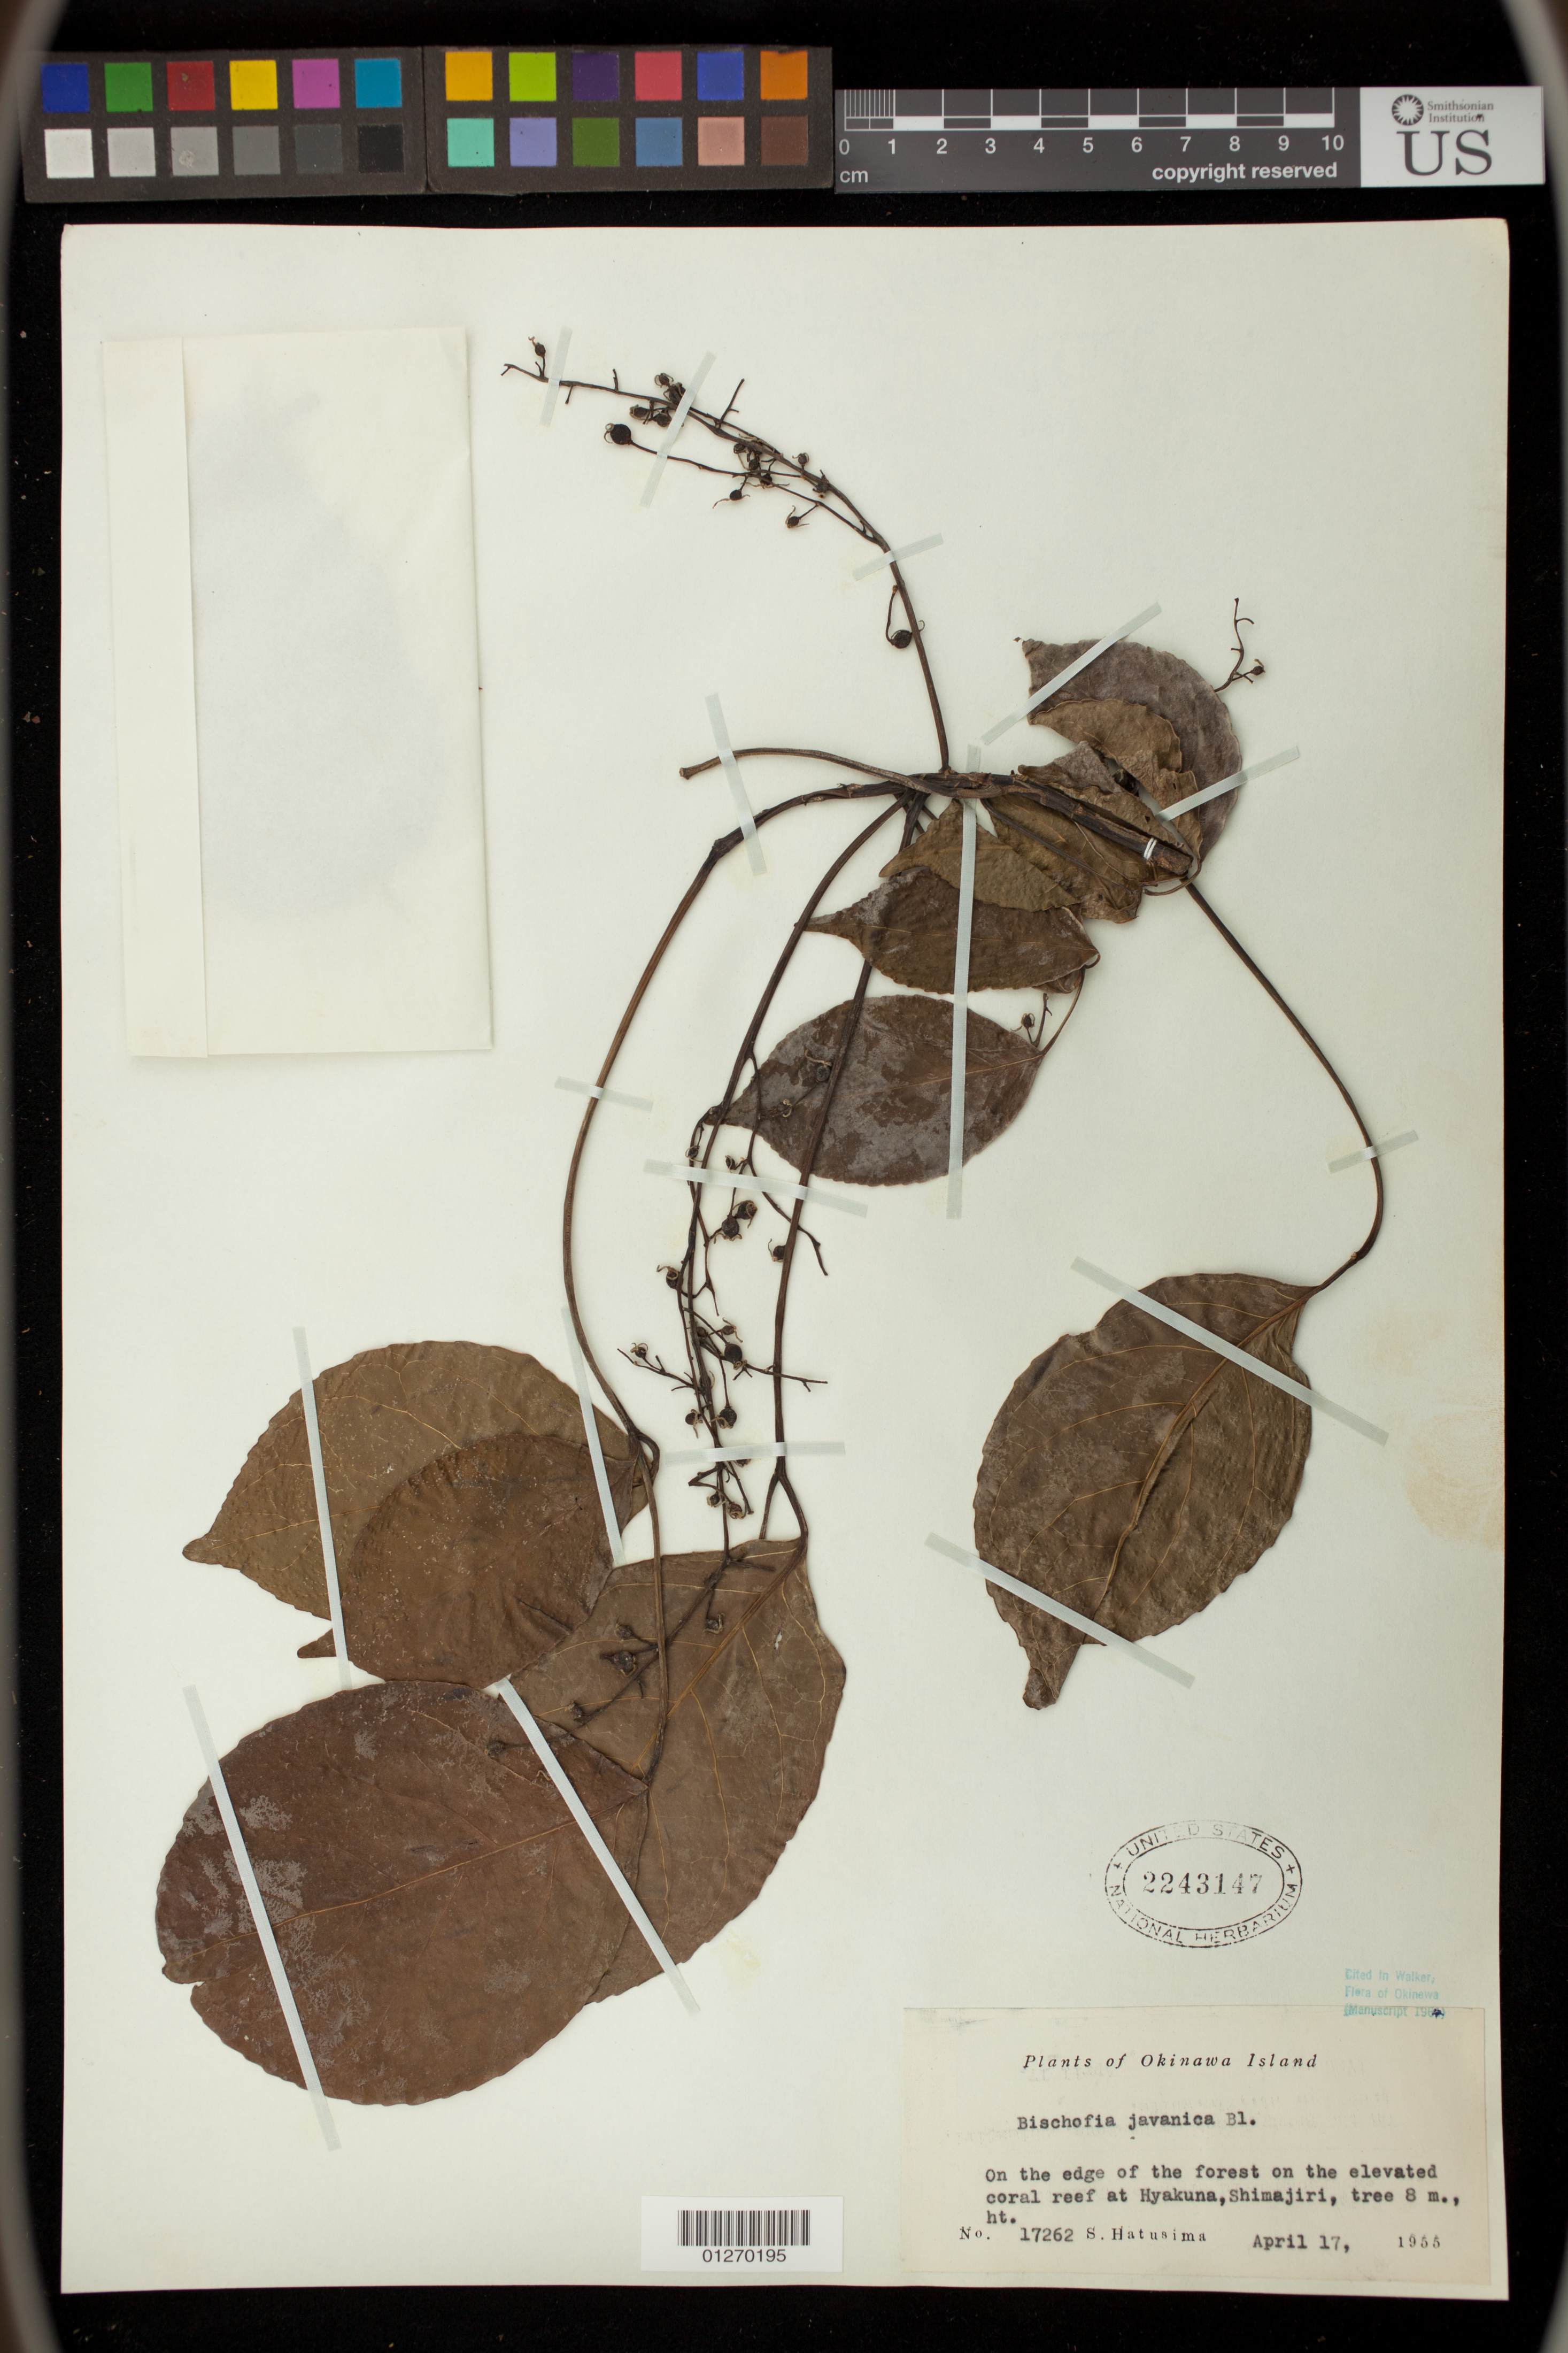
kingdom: Plantae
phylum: Tracheophyta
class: Magnoliopsida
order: Malpighiales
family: Phyllanthaceae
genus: Bischofia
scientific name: Bischofia javanica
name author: Blume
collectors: S. Hatusima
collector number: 17262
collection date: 1955-04-17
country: Japan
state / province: Okinawa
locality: Okinawa Island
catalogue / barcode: US 2243147